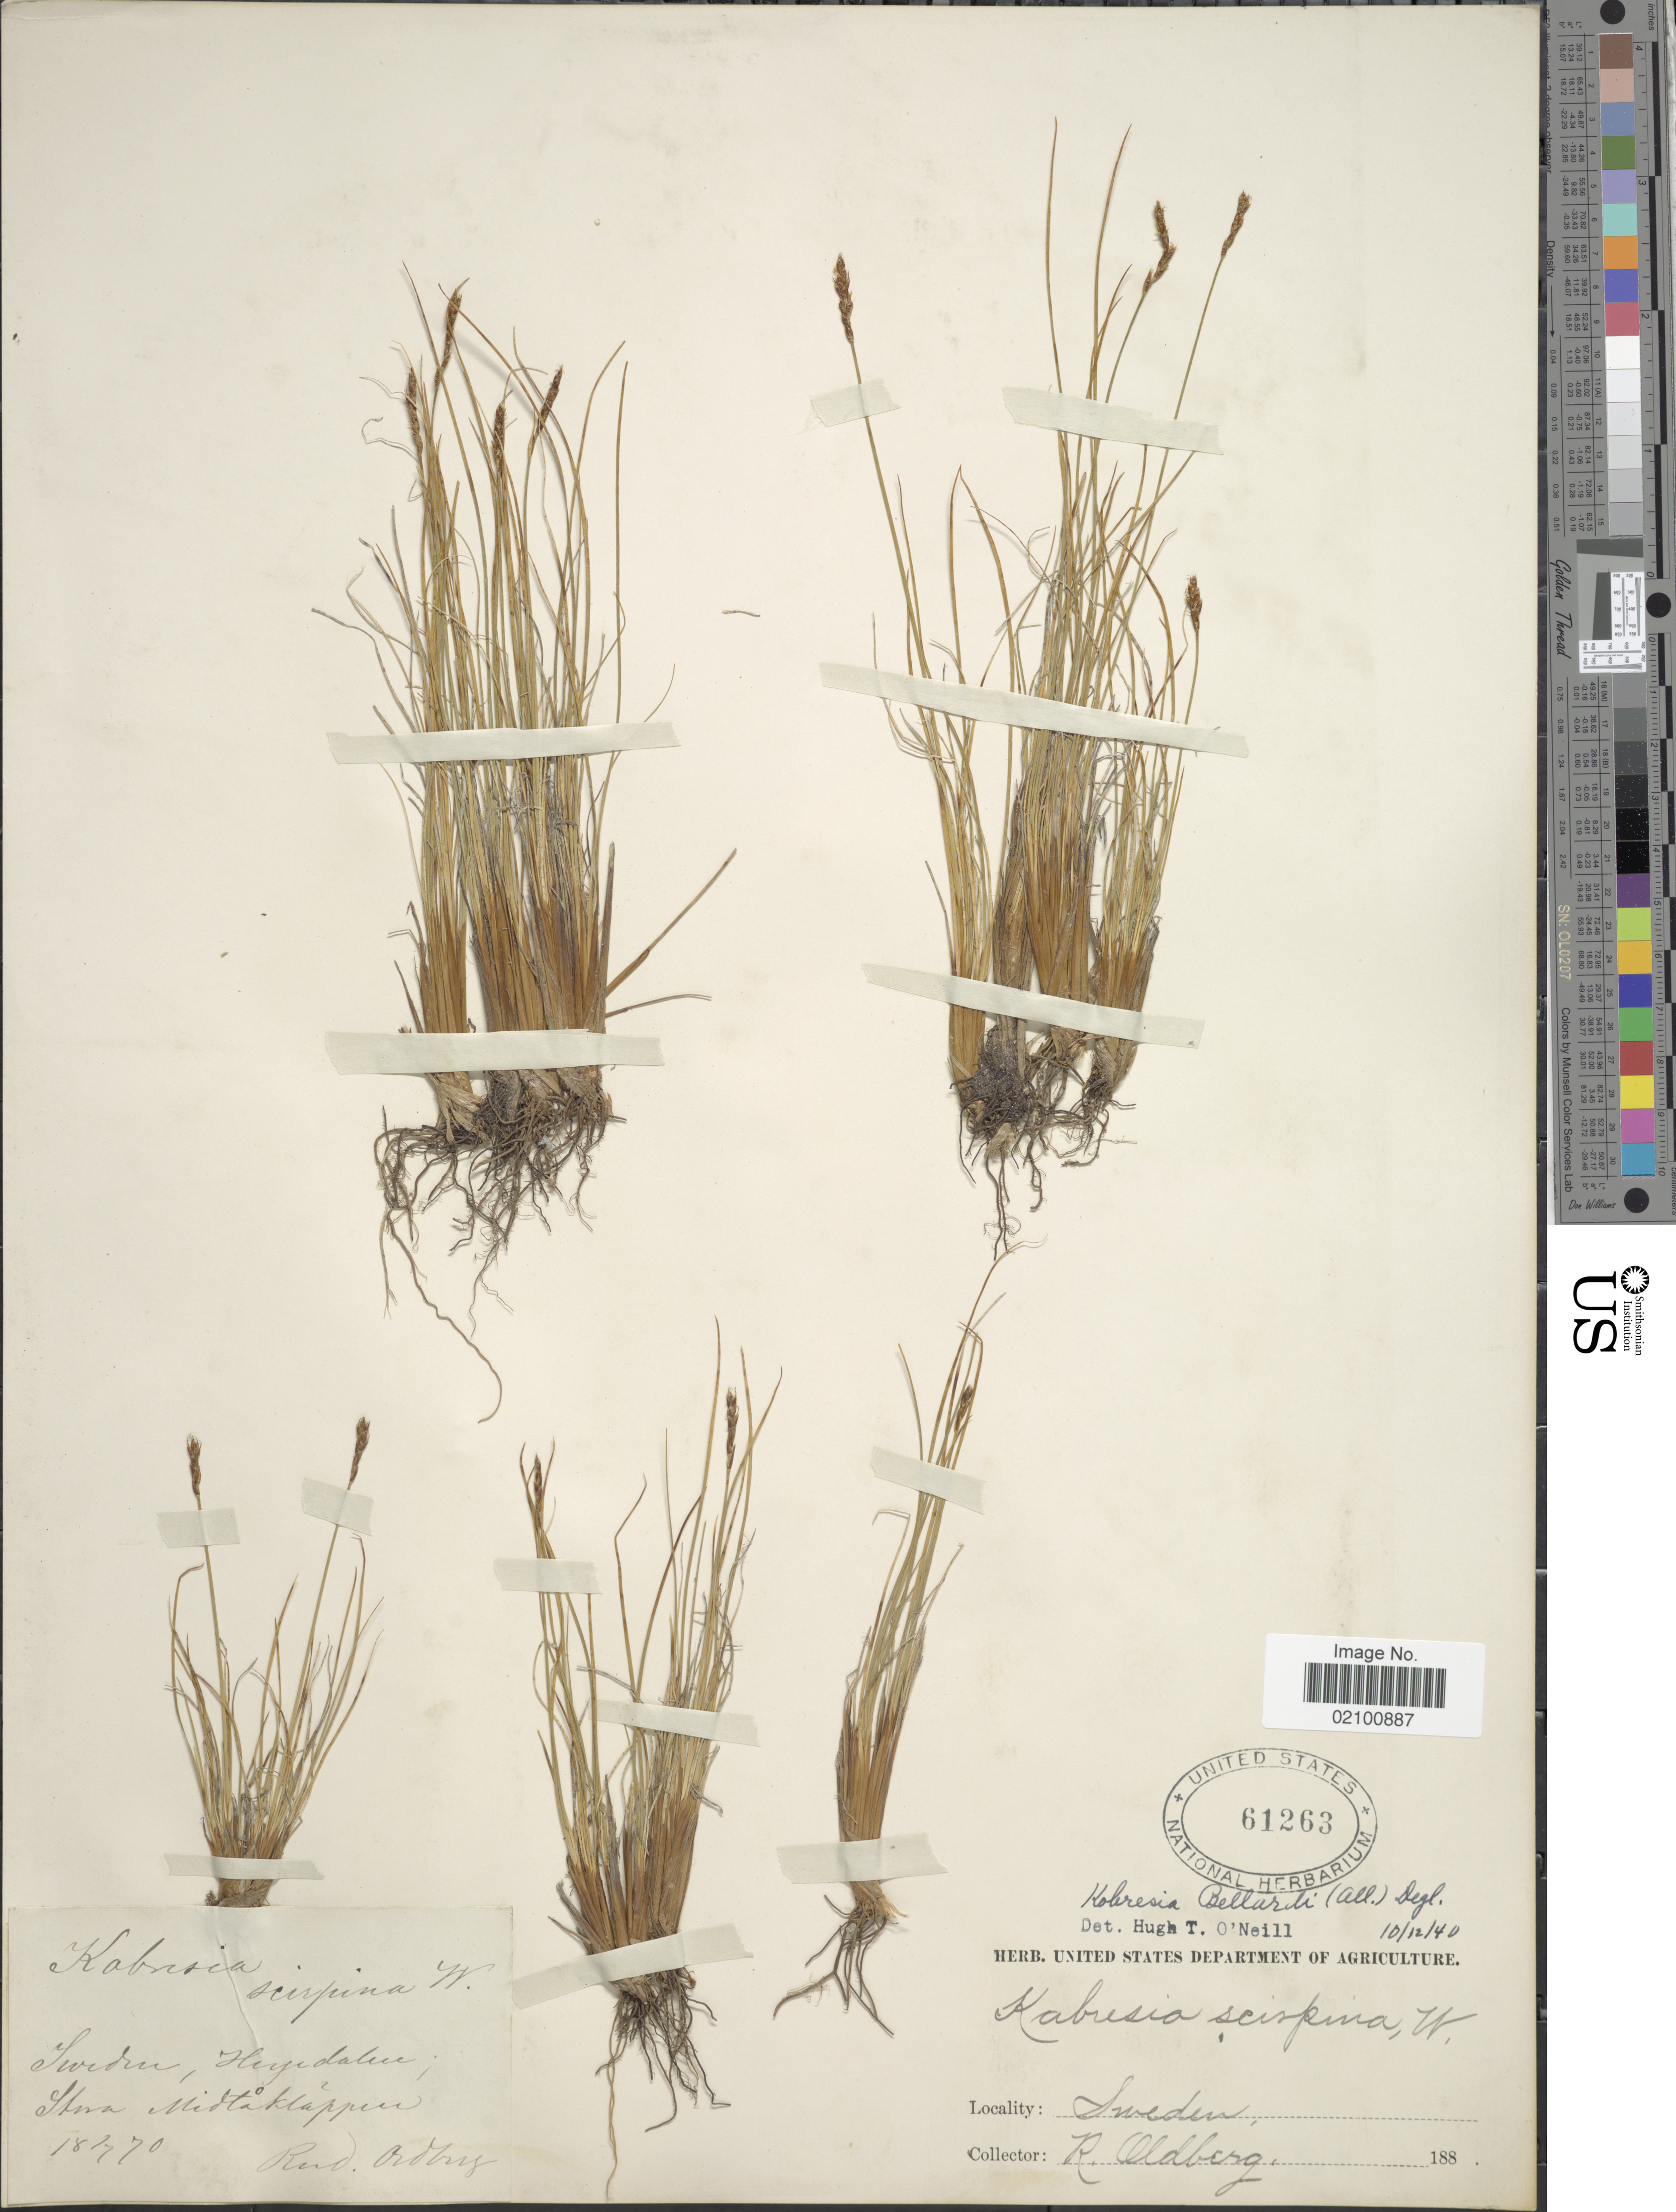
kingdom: Plantae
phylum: Tracheophyta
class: Liliopsida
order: Poales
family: Cyperaceae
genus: Carex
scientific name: Carex myosuroides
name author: Vill.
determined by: Strong, M. T., (US), Smithsonian Institution - National Museum of Natural History (UNITED STATES)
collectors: R. Oldberg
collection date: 1870-07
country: Sweden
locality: Heyedalen, Itna Midtaklappen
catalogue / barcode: US 61263